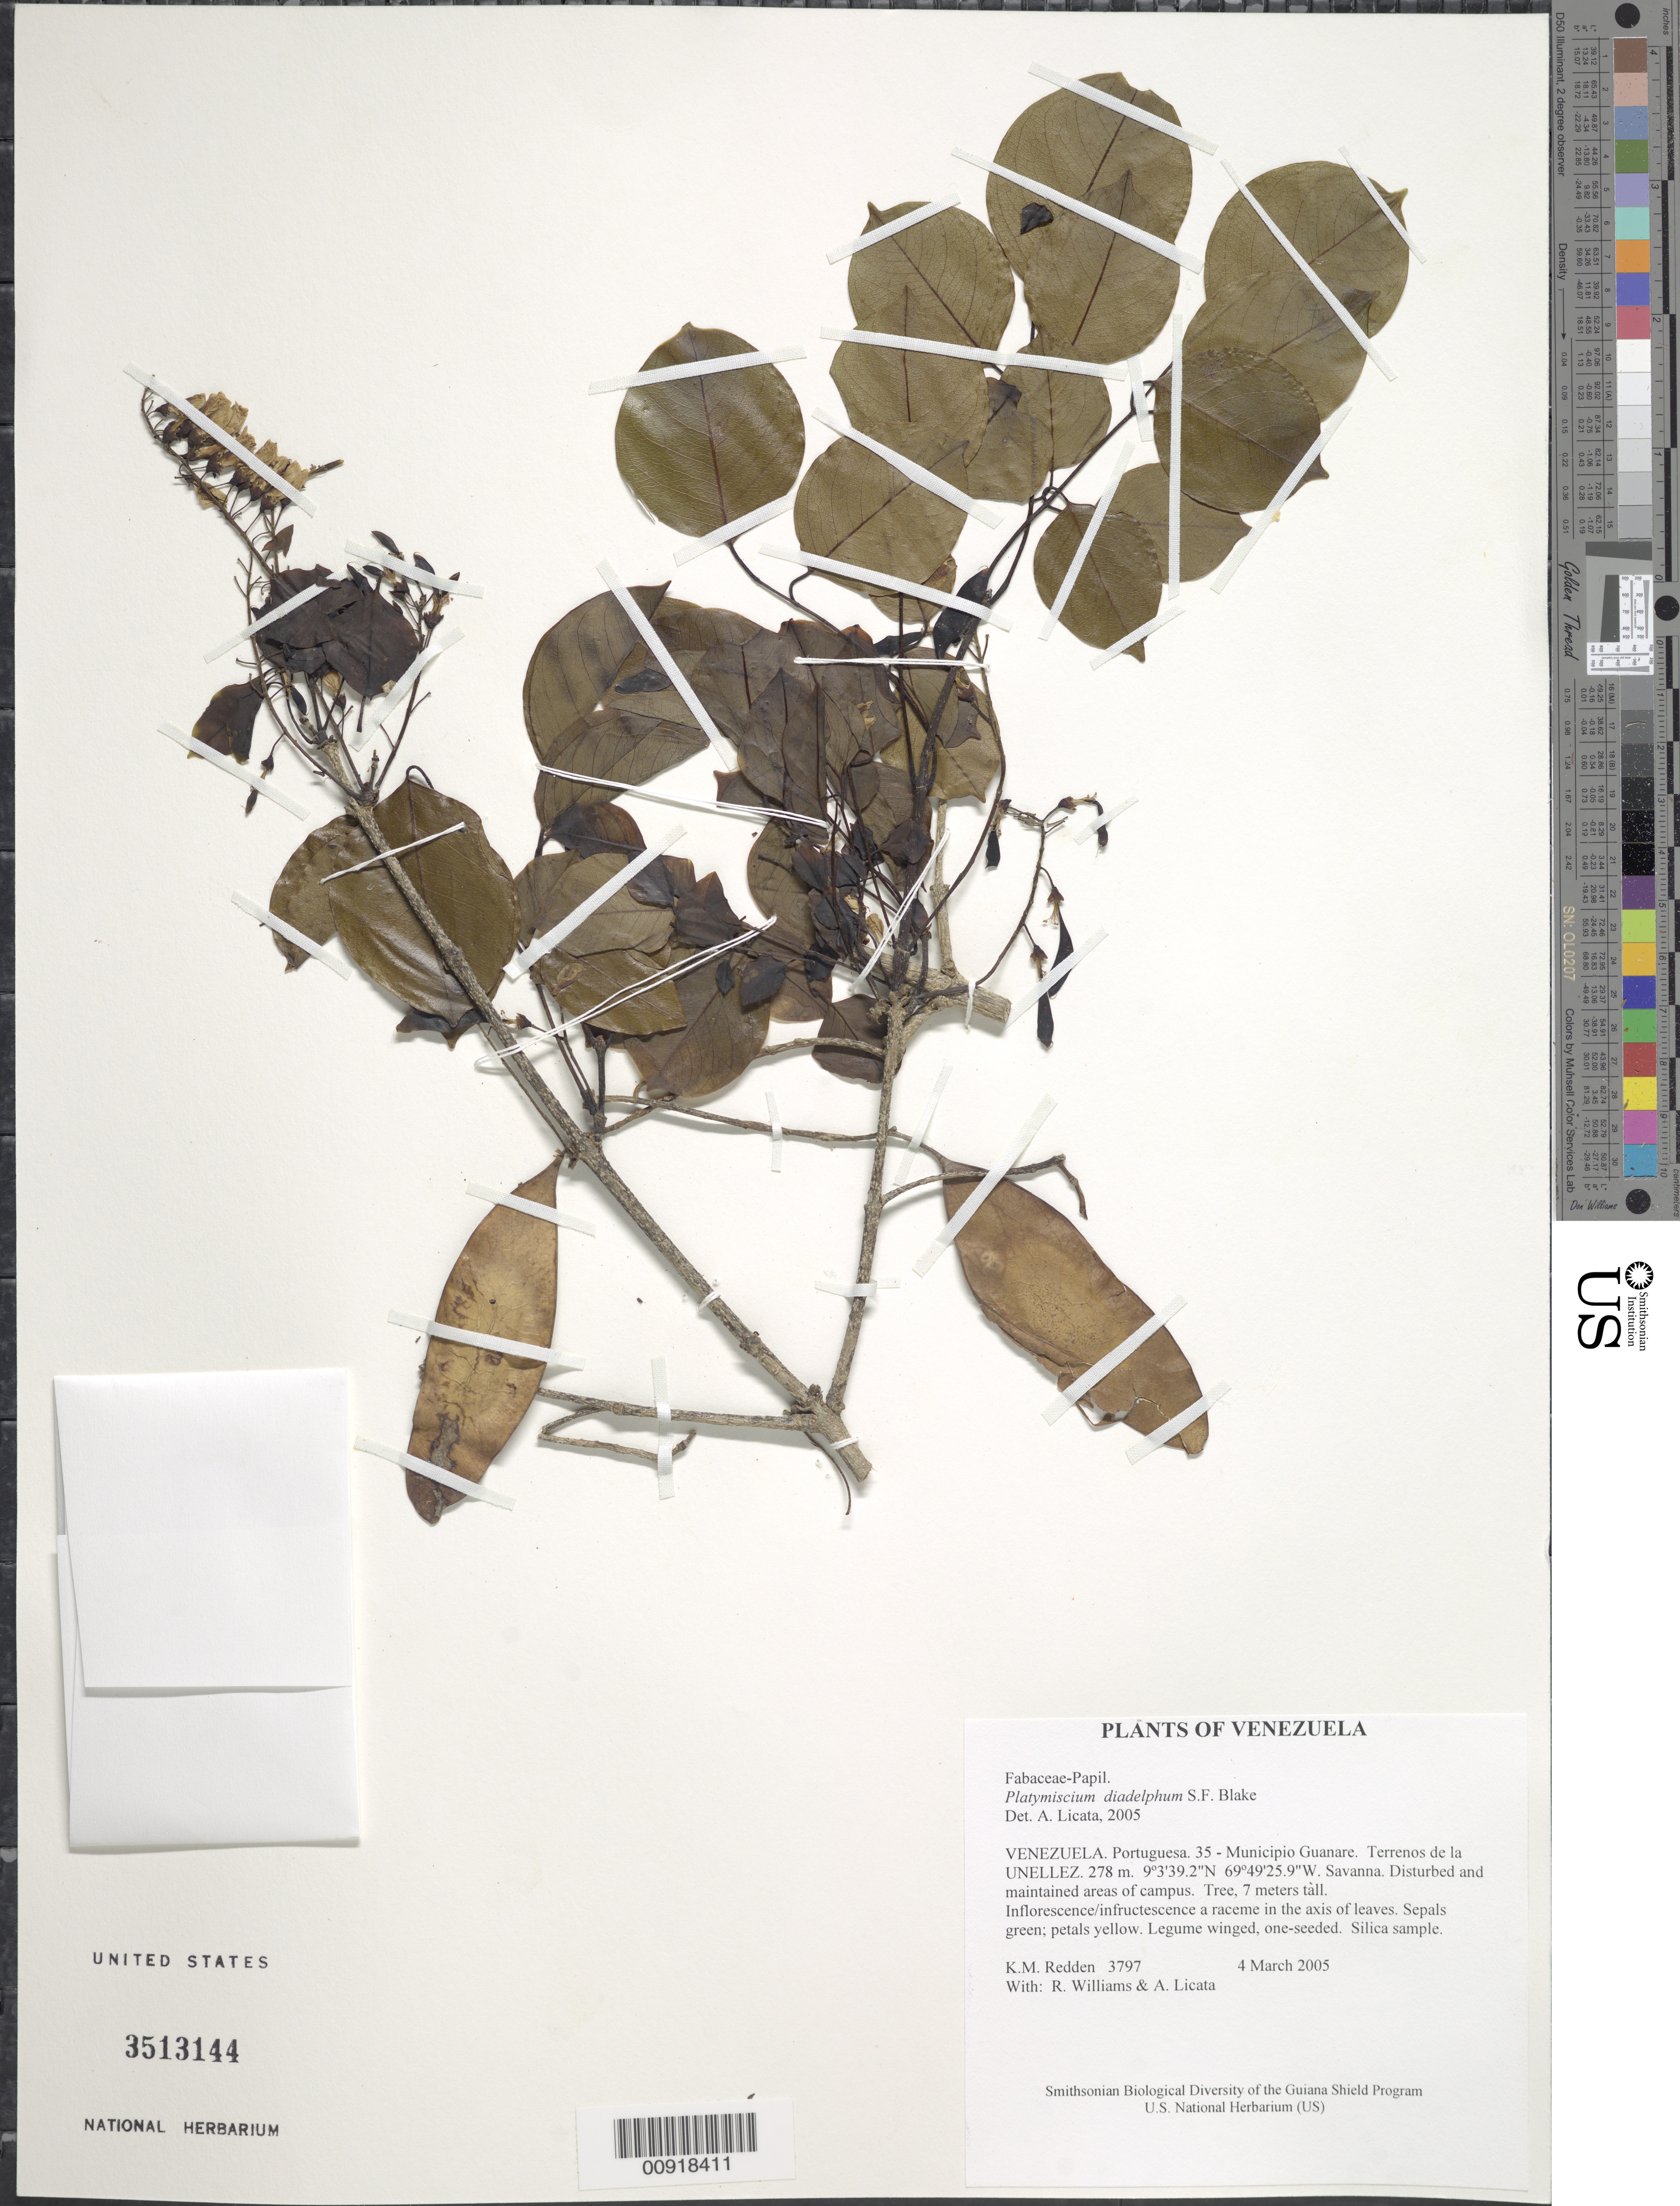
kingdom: Plantae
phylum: Tracheophyta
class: Magnoliopsida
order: Fabales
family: Fabaceae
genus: Platymiscium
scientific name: Platymiscium diadelphum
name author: S.F. Blake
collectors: K. M. Redden, R. Williams & A. Licata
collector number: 3797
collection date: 2005-03-04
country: Venezuela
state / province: Portuguesa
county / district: Guanare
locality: Terrenos de la UNELLEZ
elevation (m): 278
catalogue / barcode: US 3513144